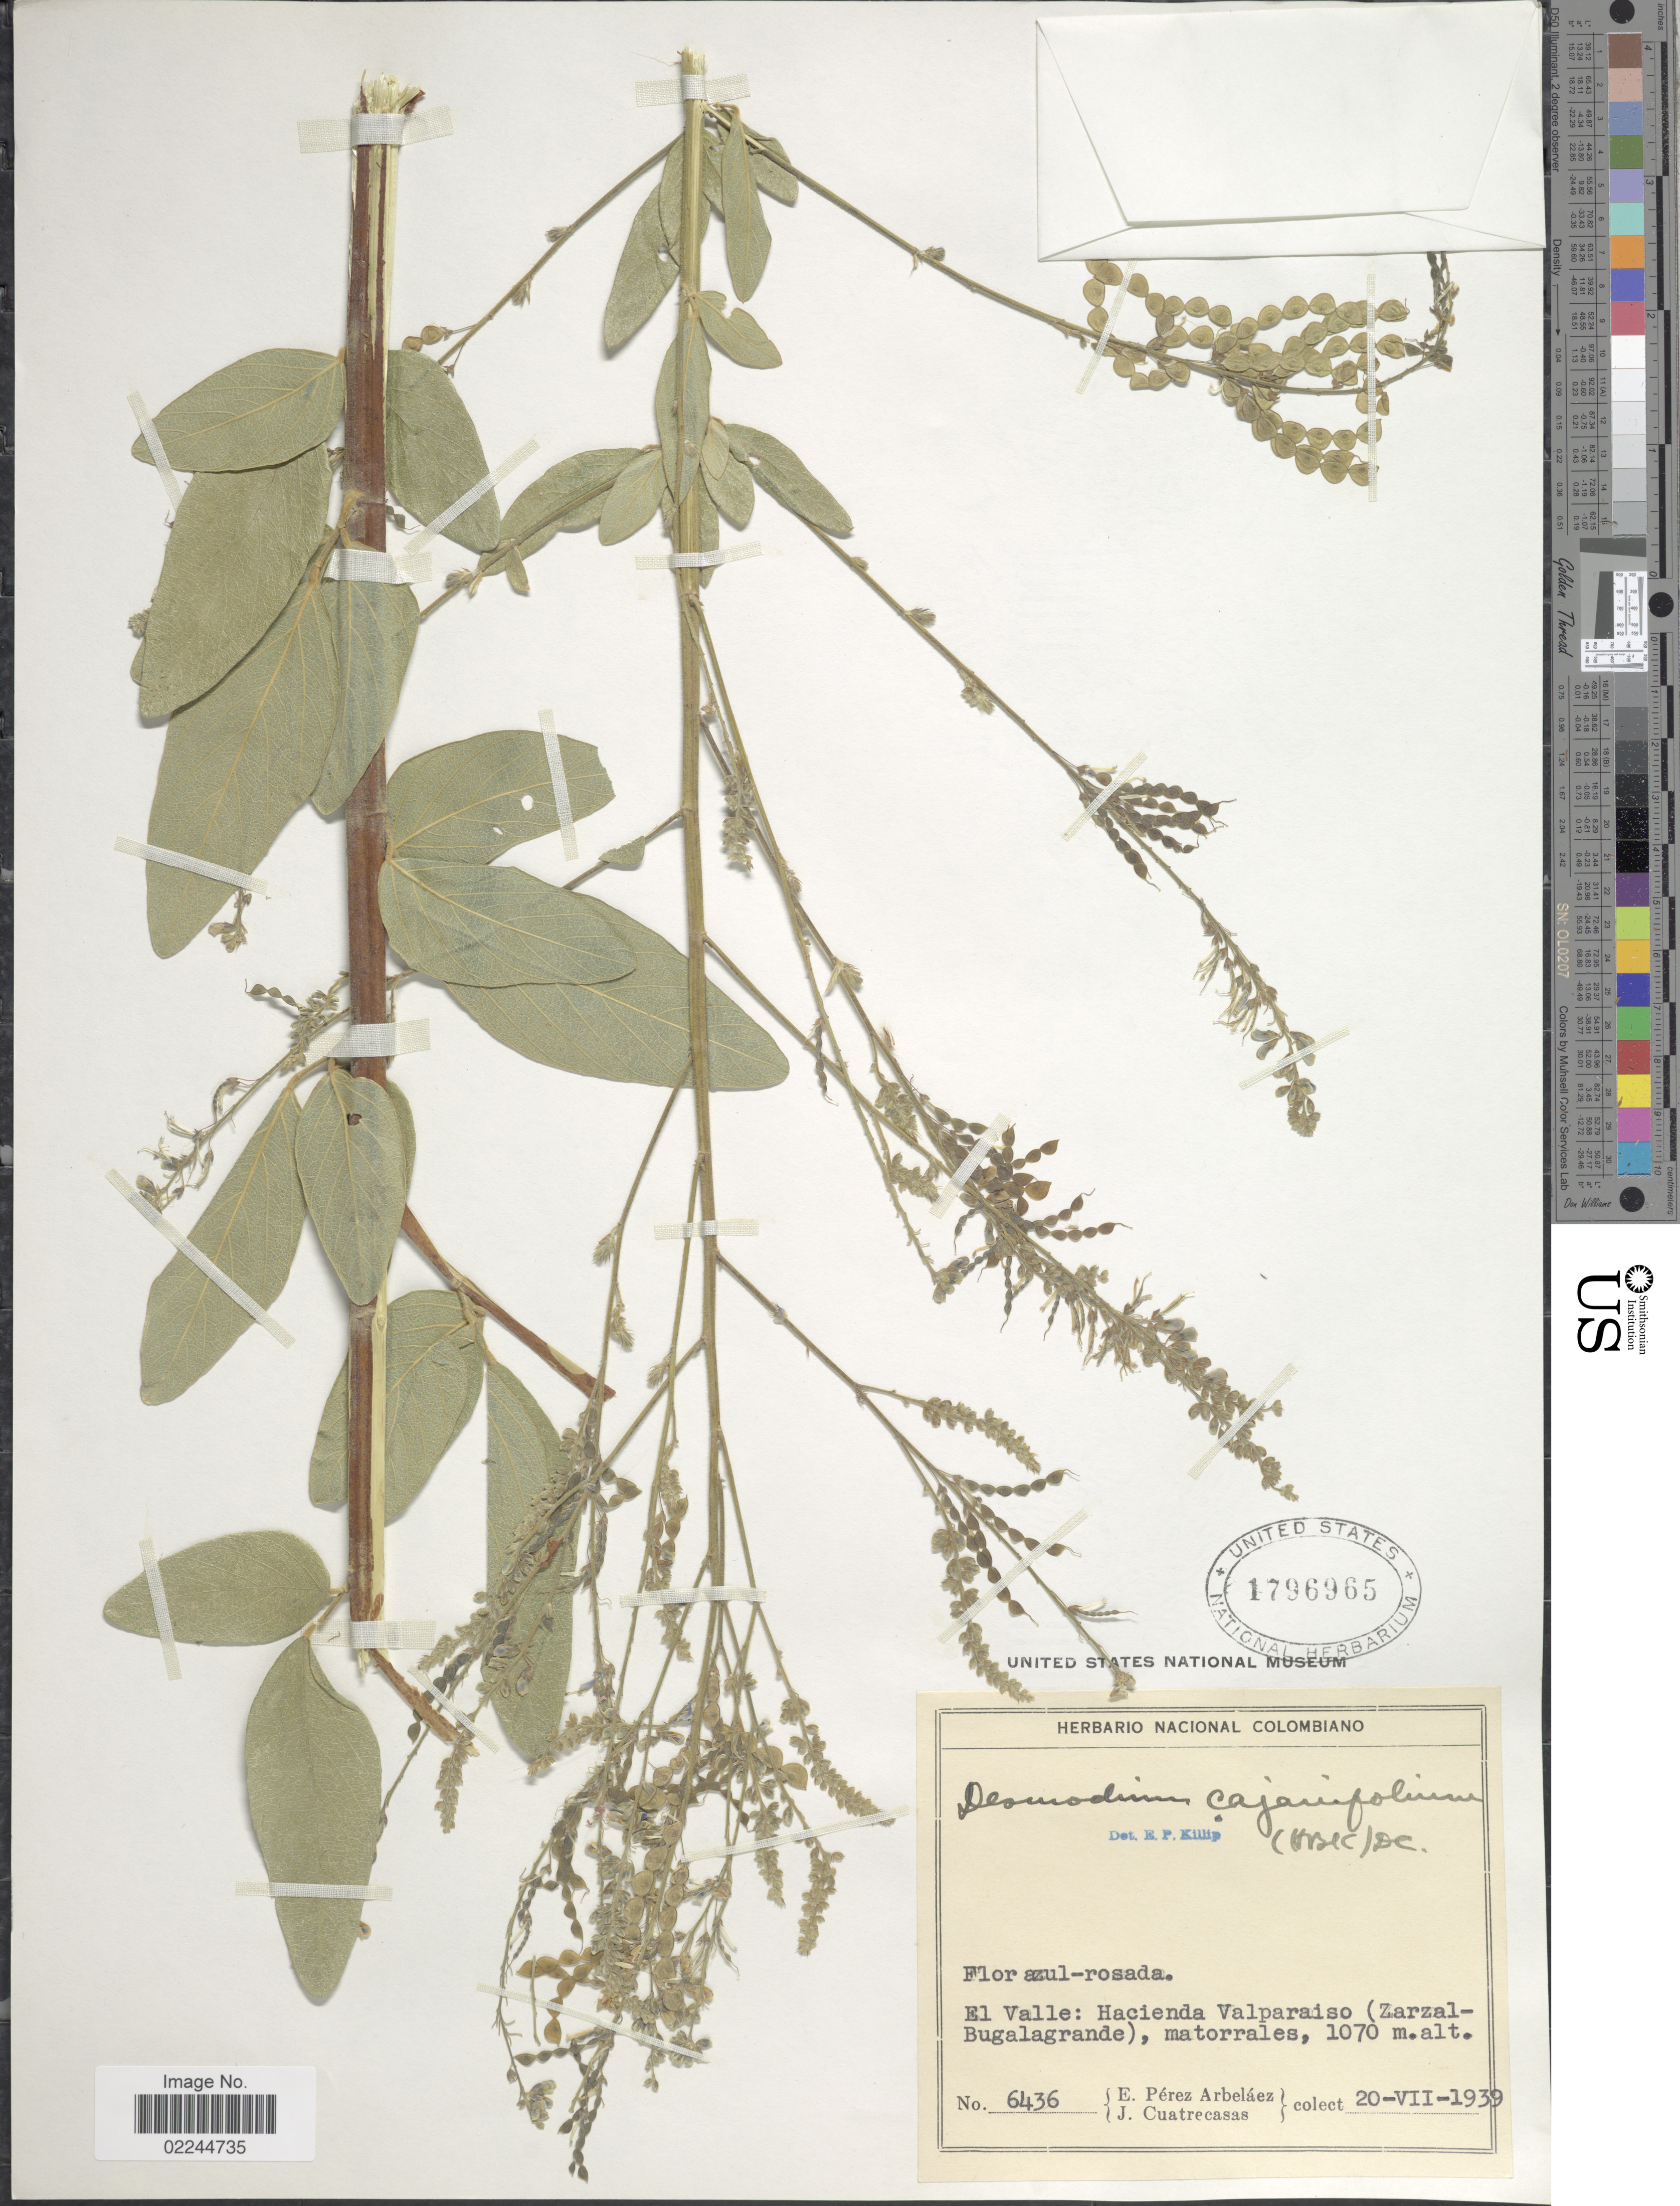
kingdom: Plantae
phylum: Tracheophyta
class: Magnoliopsida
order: Fabales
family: Fabaceae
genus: Desmodium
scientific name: Desmodium cajanifolium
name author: (Kunth) DC.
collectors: E. Pérez Arbeláez & J. Cuatrecasas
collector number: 6436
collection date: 1939-07-20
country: Colombia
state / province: Valle del Cauca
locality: El Valle, Hacienda Valparaiso (Zarzal-Bugalagrande)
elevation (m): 1070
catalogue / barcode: US 1796965